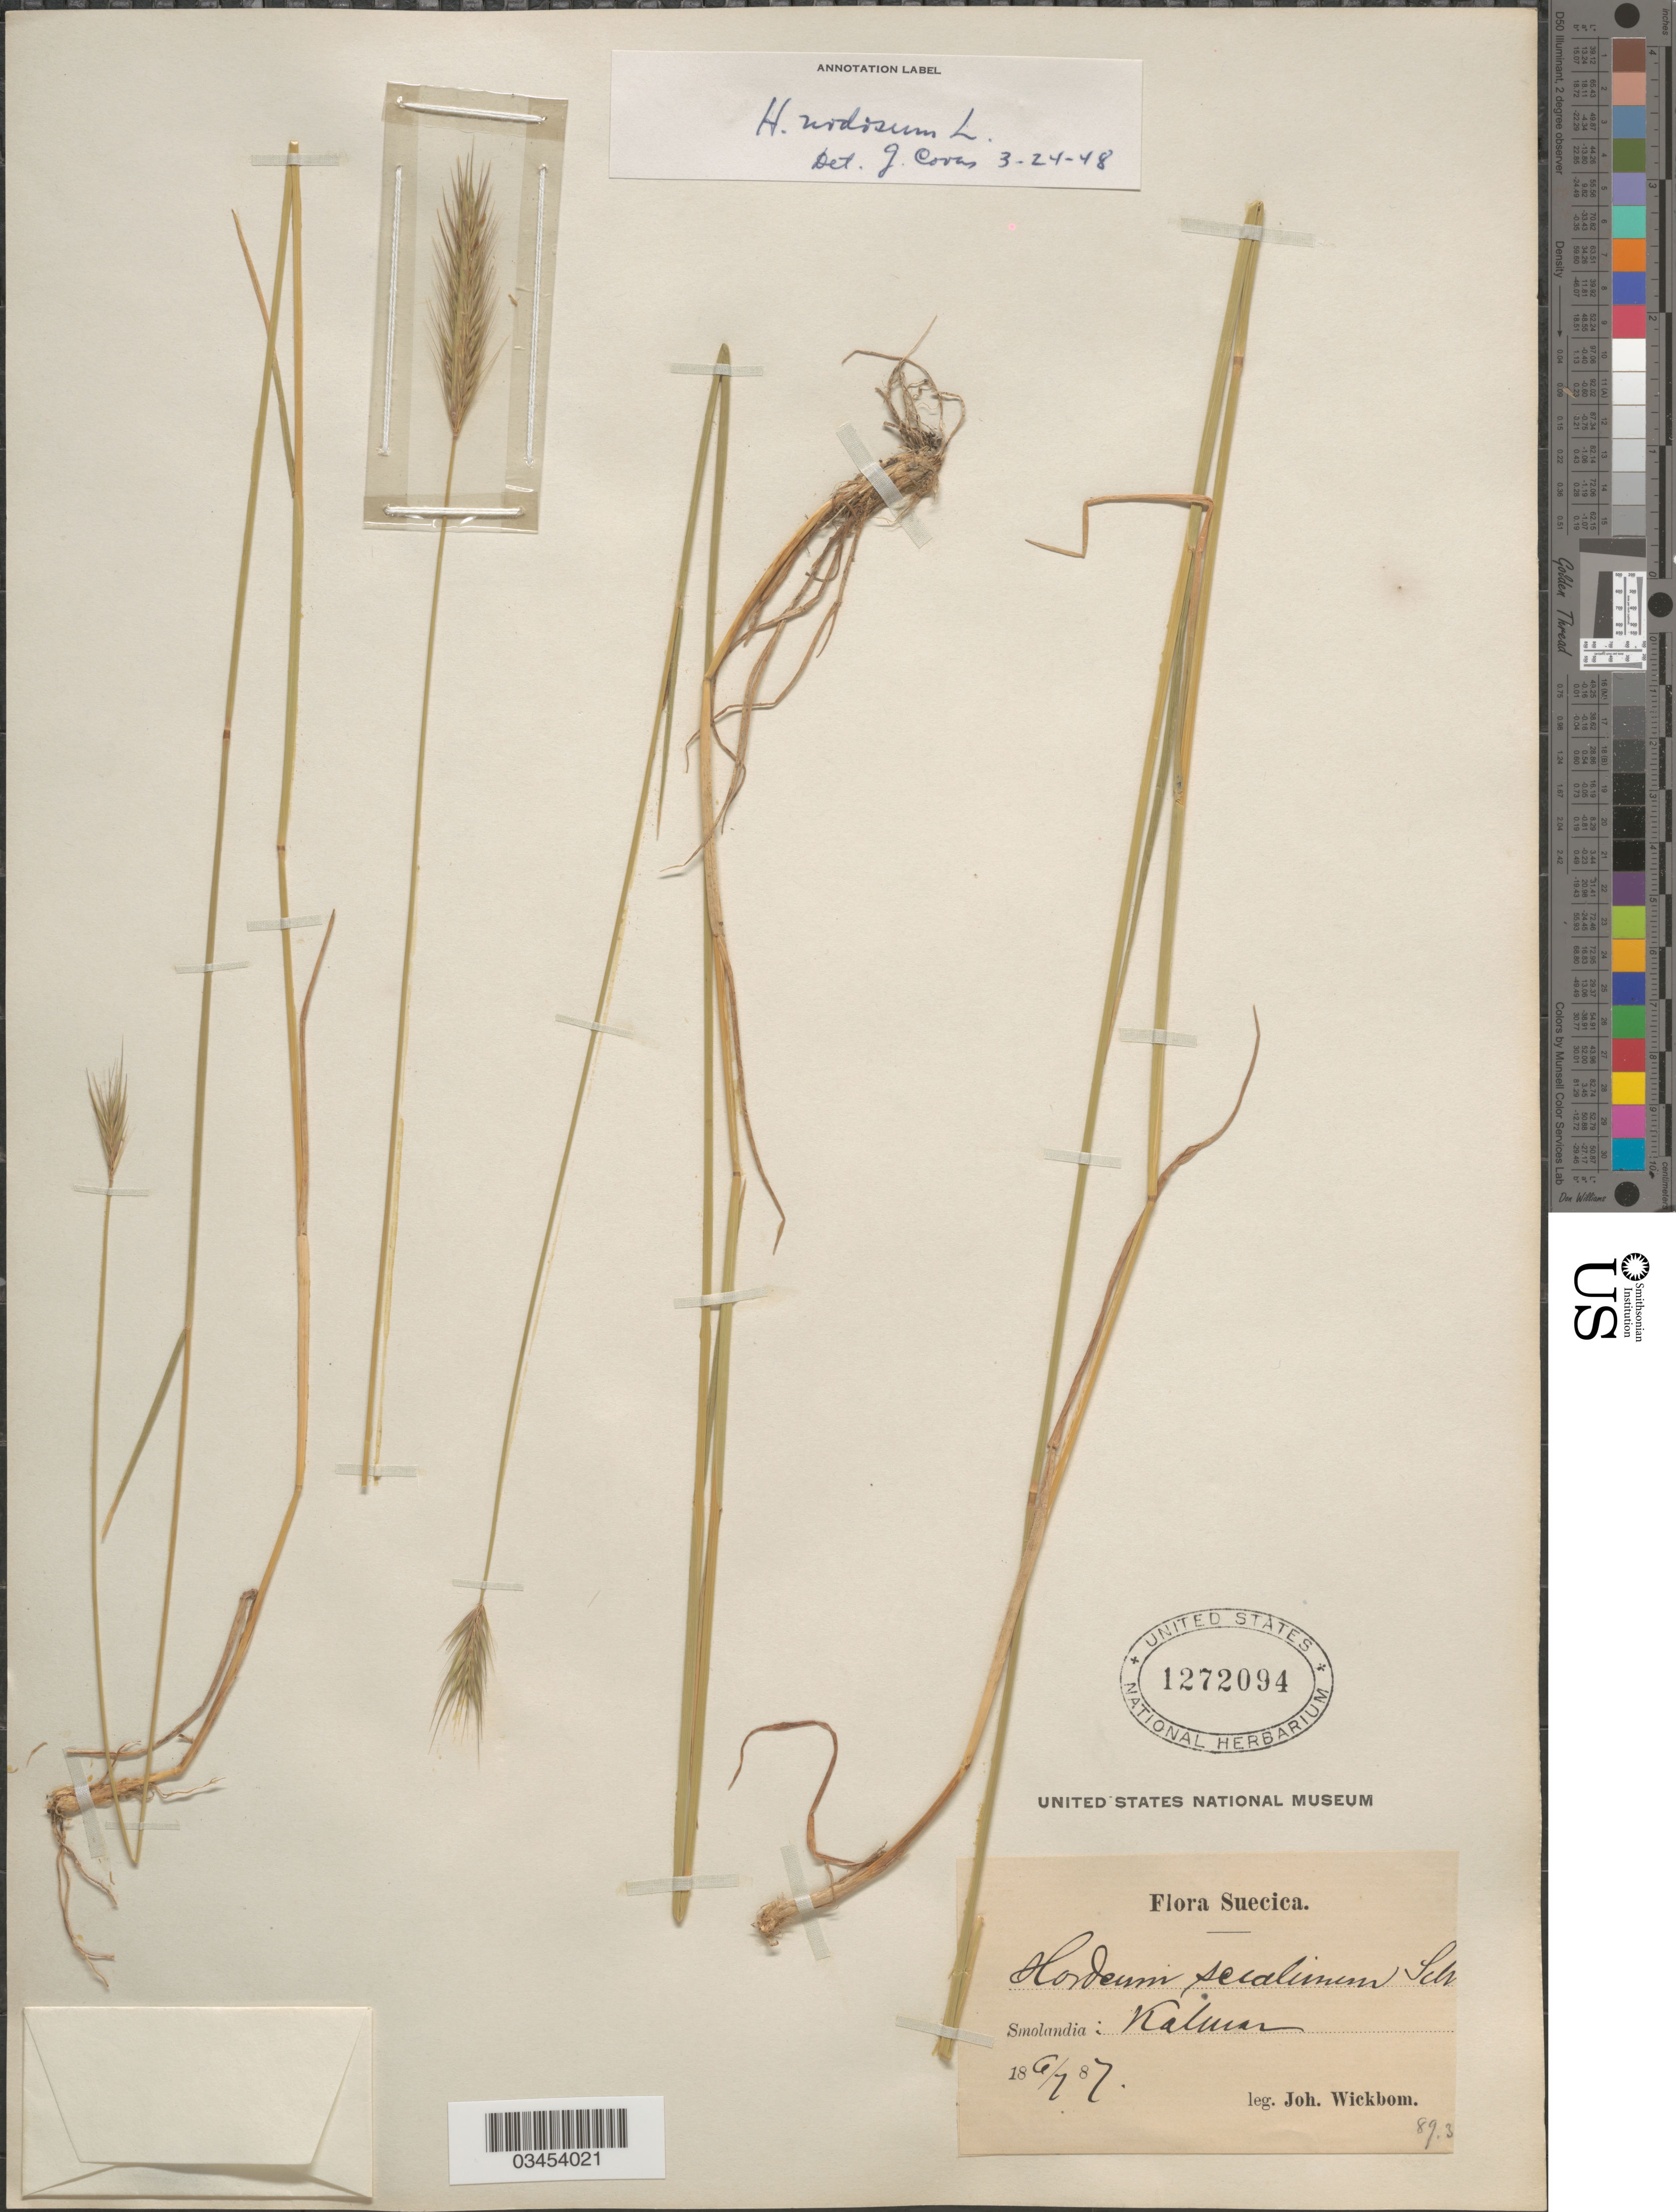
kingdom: Plantae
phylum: Tracheophyta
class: Liliopsida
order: Poales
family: Poaceae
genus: Hordeum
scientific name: Hordeum secalinum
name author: Schreb.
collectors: J. Wickbom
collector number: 89.3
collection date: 1887-07-06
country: Sweden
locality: Suecica. Smolandia: Kalmar.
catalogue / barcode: US 1272094